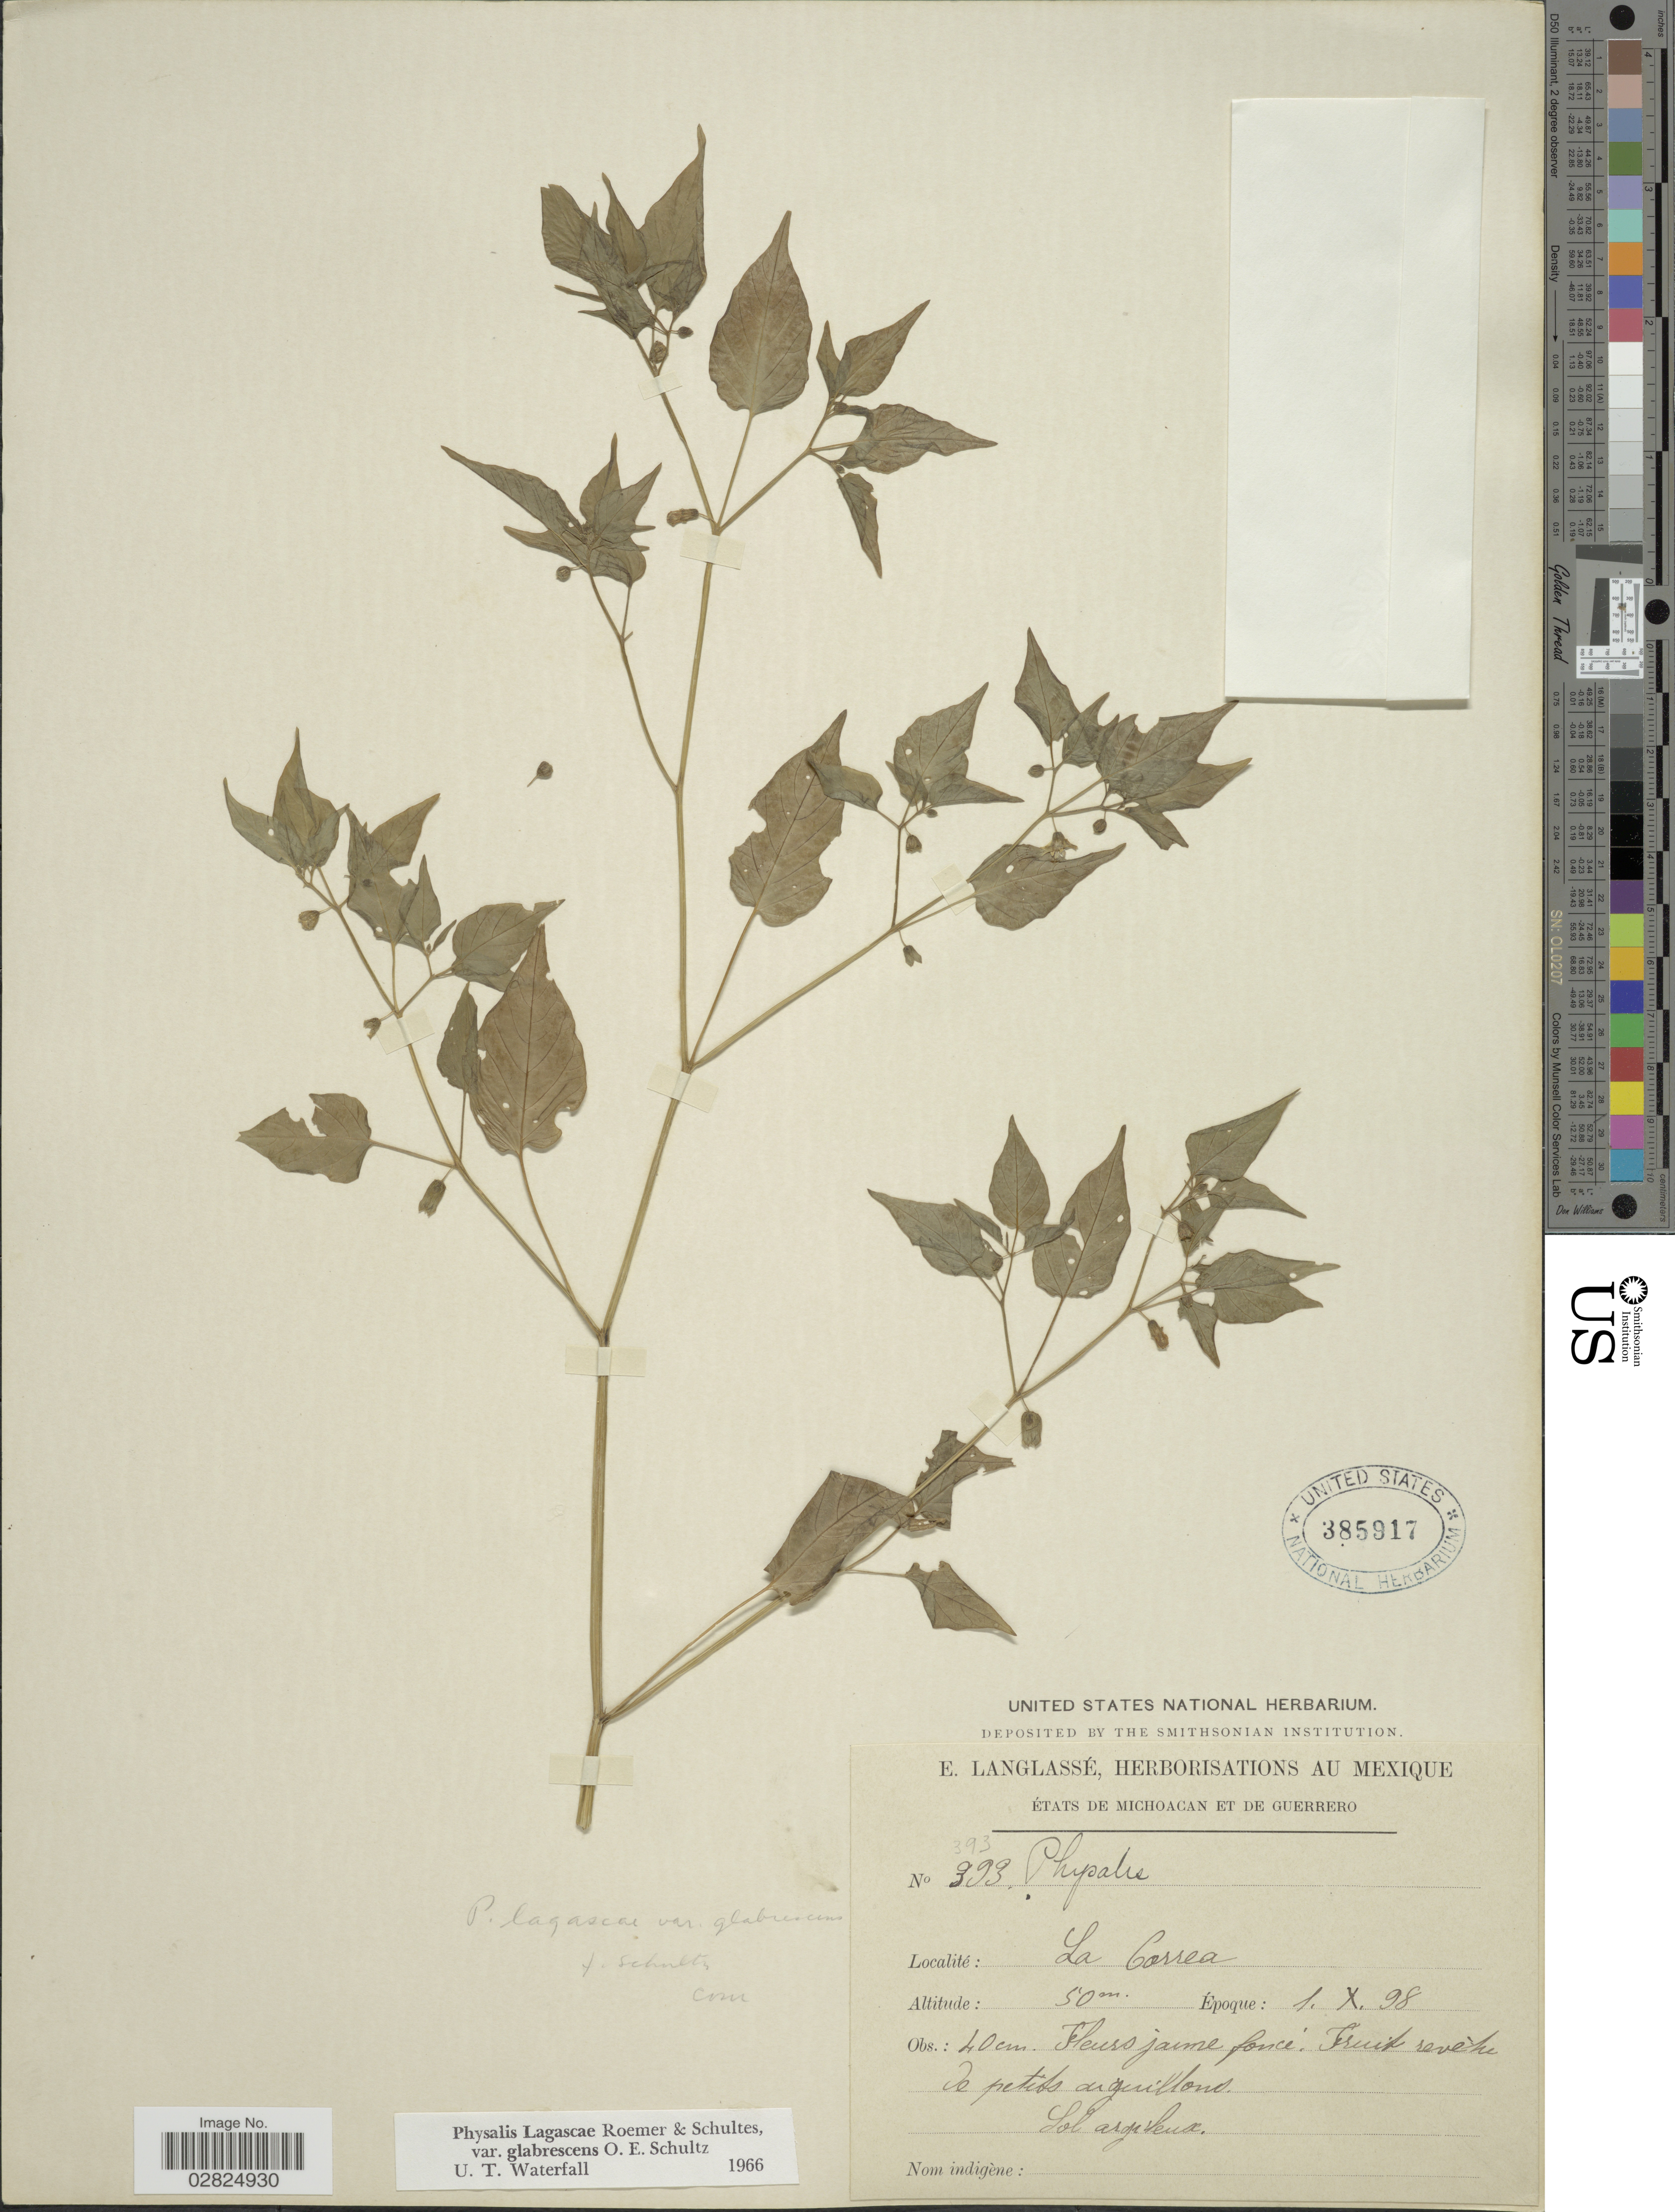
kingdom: Plantae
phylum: Tracheophyta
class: Magnoliopsida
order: Solanales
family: Solanaceae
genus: Physalis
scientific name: Physalis lagascae var. glabrescens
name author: O.E. Schulz in Urb.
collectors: E. Langlassé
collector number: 393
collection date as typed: Transcribed d/m/y: 1/10/98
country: Mexico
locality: Michoacan et de Guerrero. La Correa.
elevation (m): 50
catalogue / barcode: US 385917